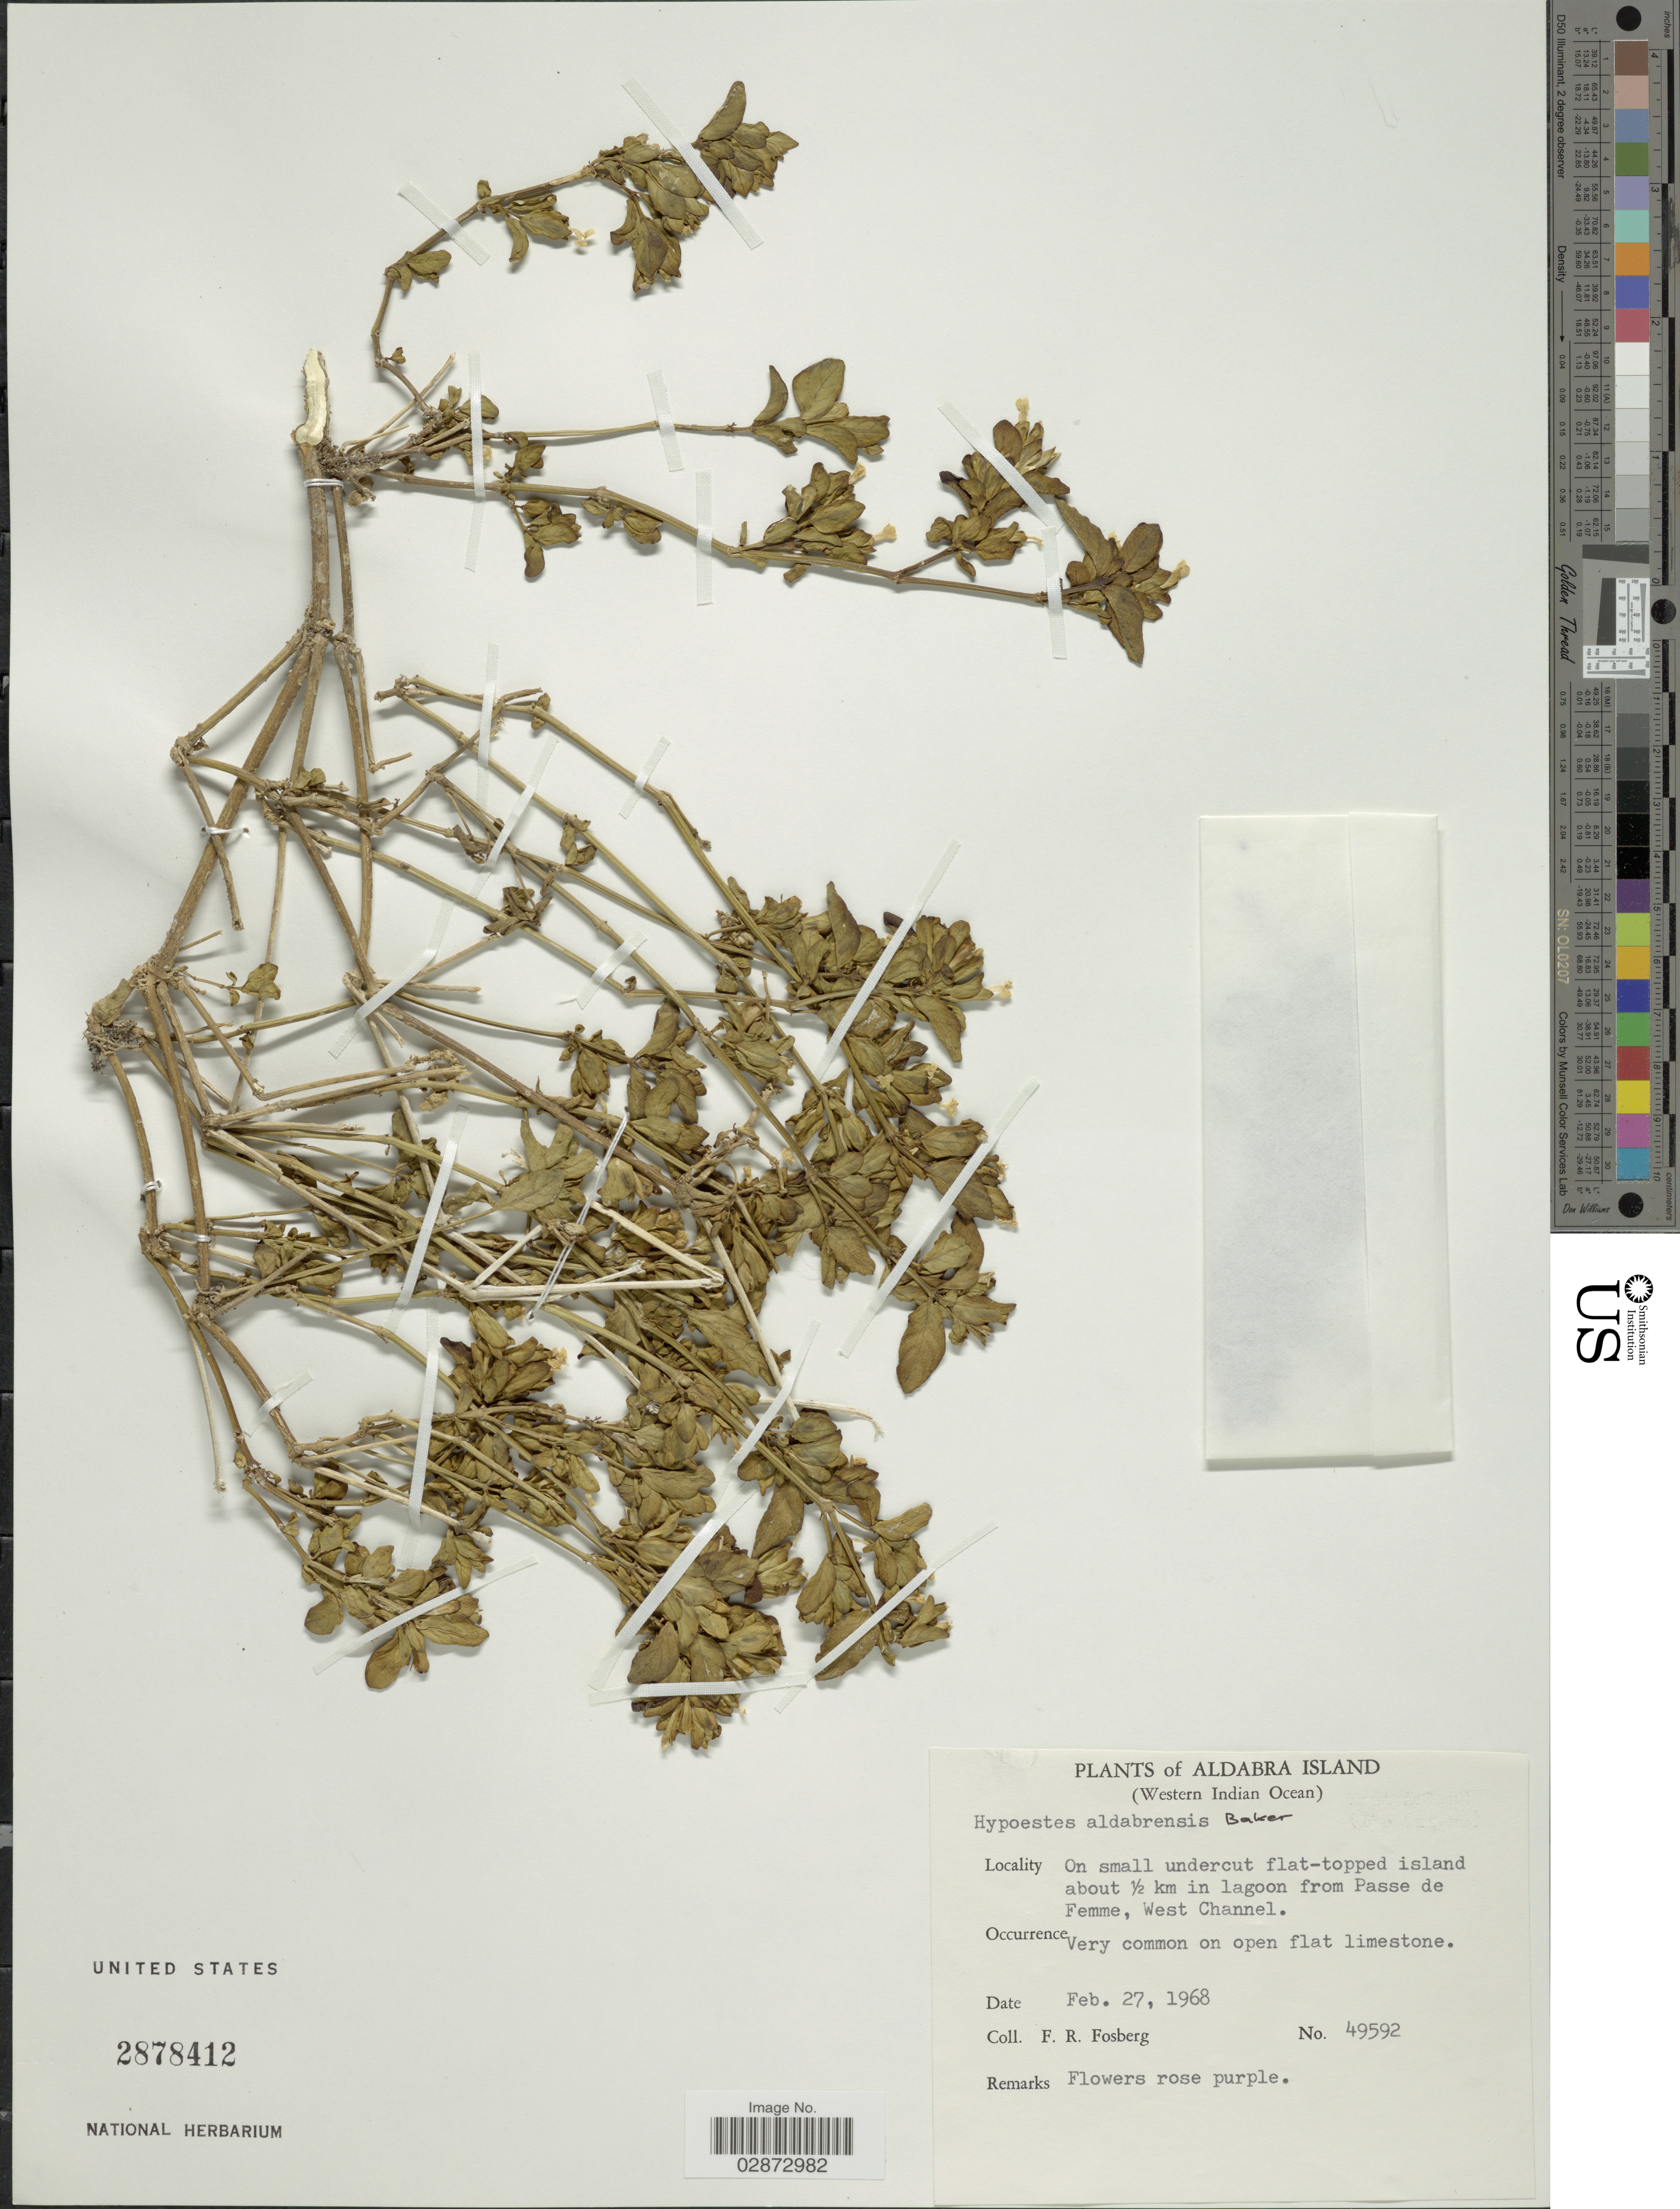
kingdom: Plantae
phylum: Tracheophyta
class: Magnoliopsida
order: Lamiales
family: Acanthaceae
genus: Hypoestes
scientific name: Hypoestes aldabrensis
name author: Baker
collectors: F. R. Fosberg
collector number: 49592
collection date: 1968-02-27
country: Seychelles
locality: Aldabra Island (Western Indian Ocean). On small undercut flat-topped island about ½ km in lagoon from Passe de Femme, West Channel.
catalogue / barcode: US 2878412